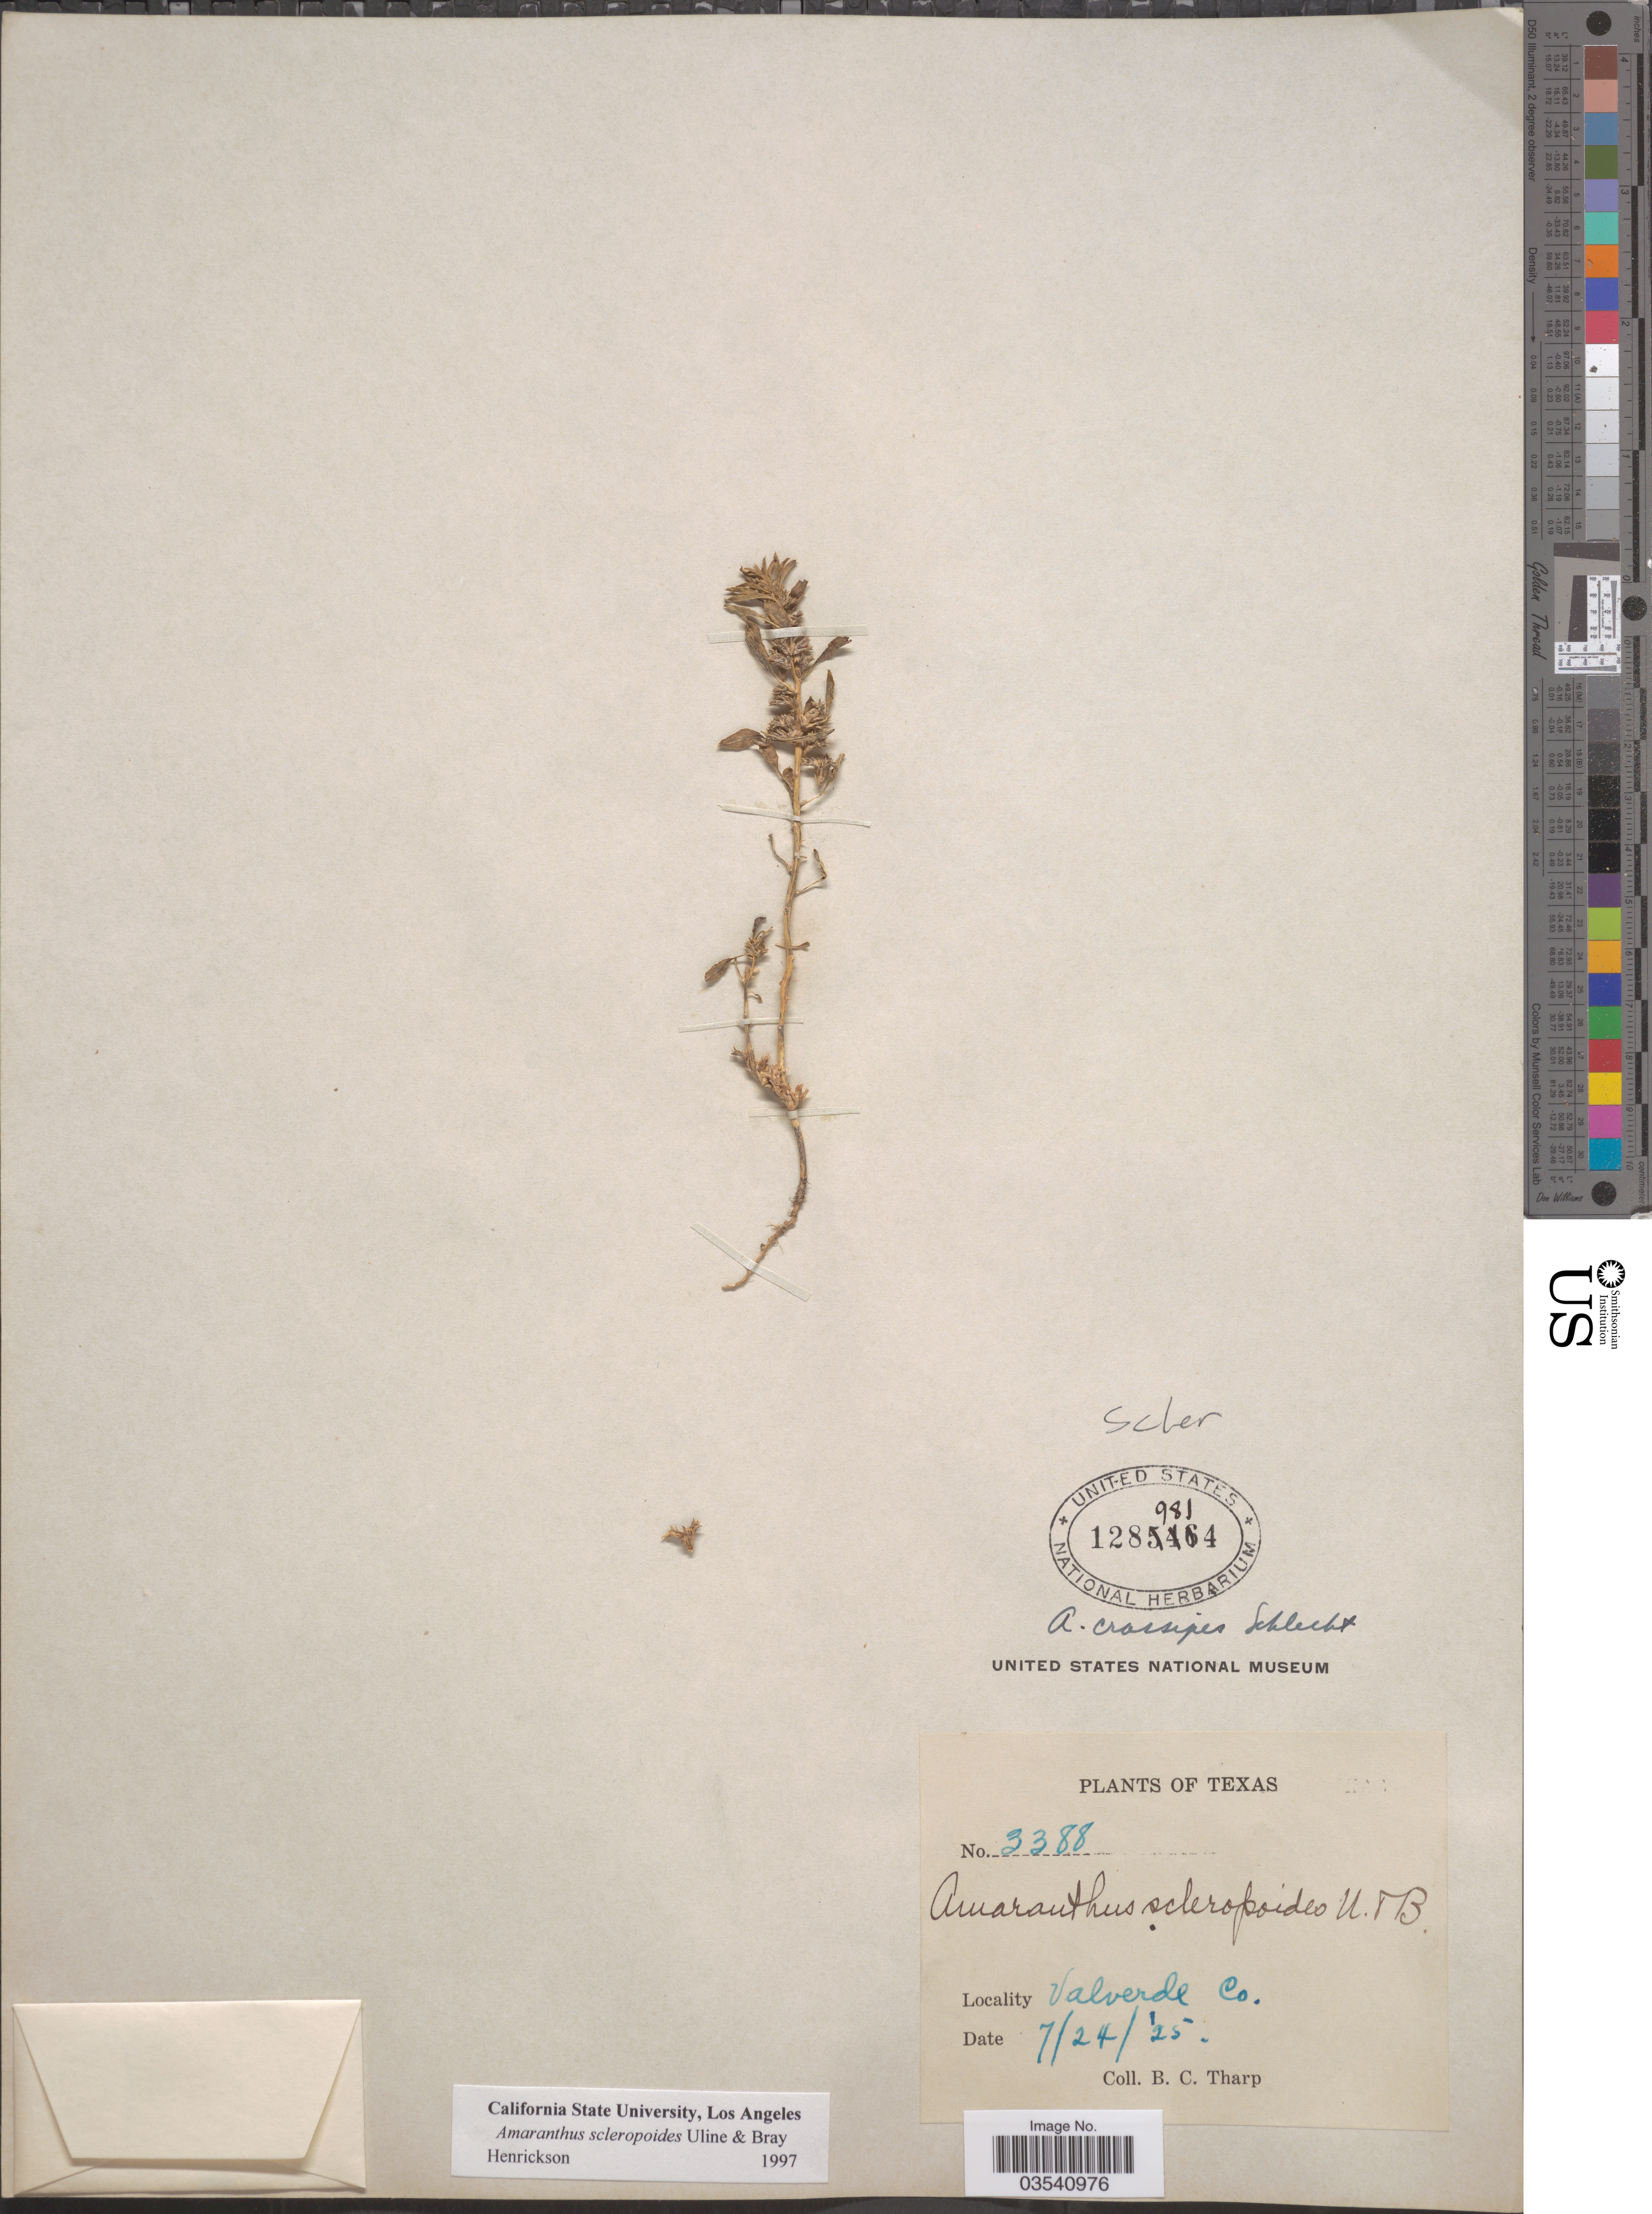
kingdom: Plantae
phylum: Tracheophyta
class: Magnoliopsida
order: Caryophyllales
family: Amaranthaceae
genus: Amaranthus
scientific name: Amaranthus scleropoides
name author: Uline & W.L. Bray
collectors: B. C. Tharp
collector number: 3388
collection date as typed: Transcribed d/m/y: 24/7/25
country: United States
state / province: Texas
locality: Valverde Co.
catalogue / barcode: US 1289814